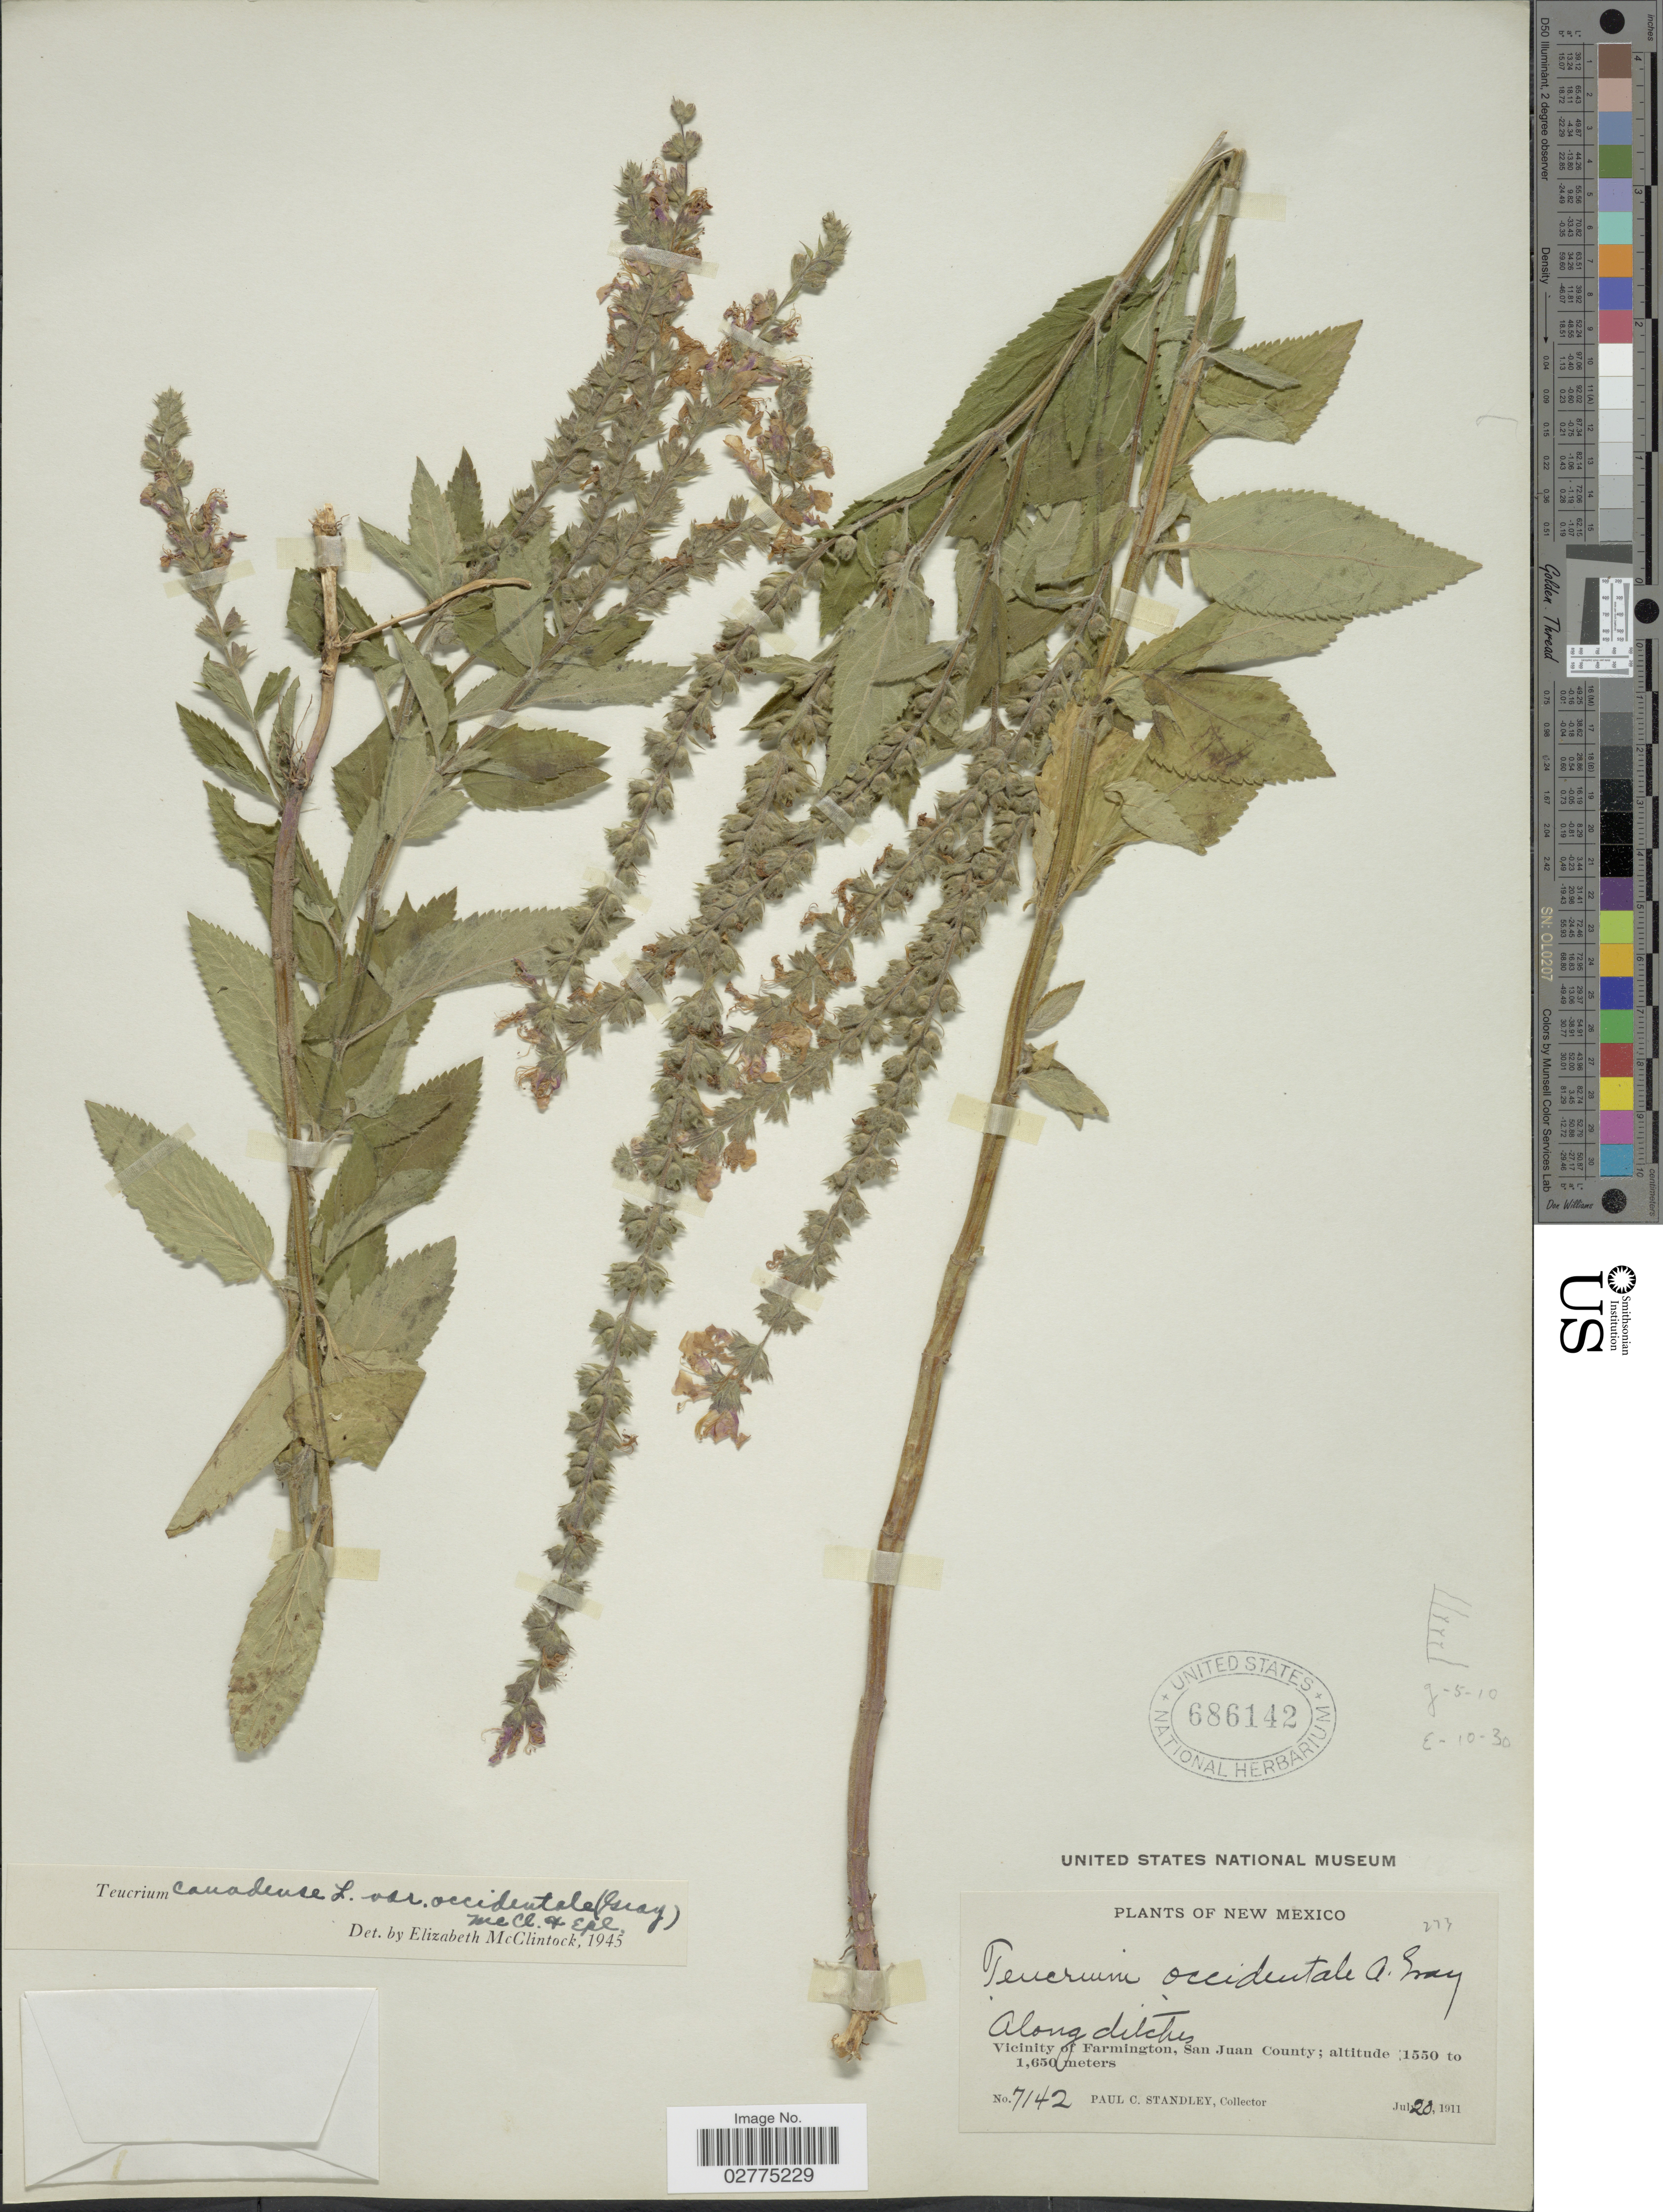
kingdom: Plantae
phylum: Tracheophyta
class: Magnoliopsida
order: Lamiales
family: Lamiaceae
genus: Teucrium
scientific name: Teucrium canadense var. occidentale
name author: (A. Gray) E. M. McClint. & Epling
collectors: P. C. Standley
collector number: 7142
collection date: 1911-07-20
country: United States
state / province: New Mexico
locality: Along ditches, Vicinity of Farmington, San Juan County.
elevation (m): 1550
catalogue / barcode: US 686142